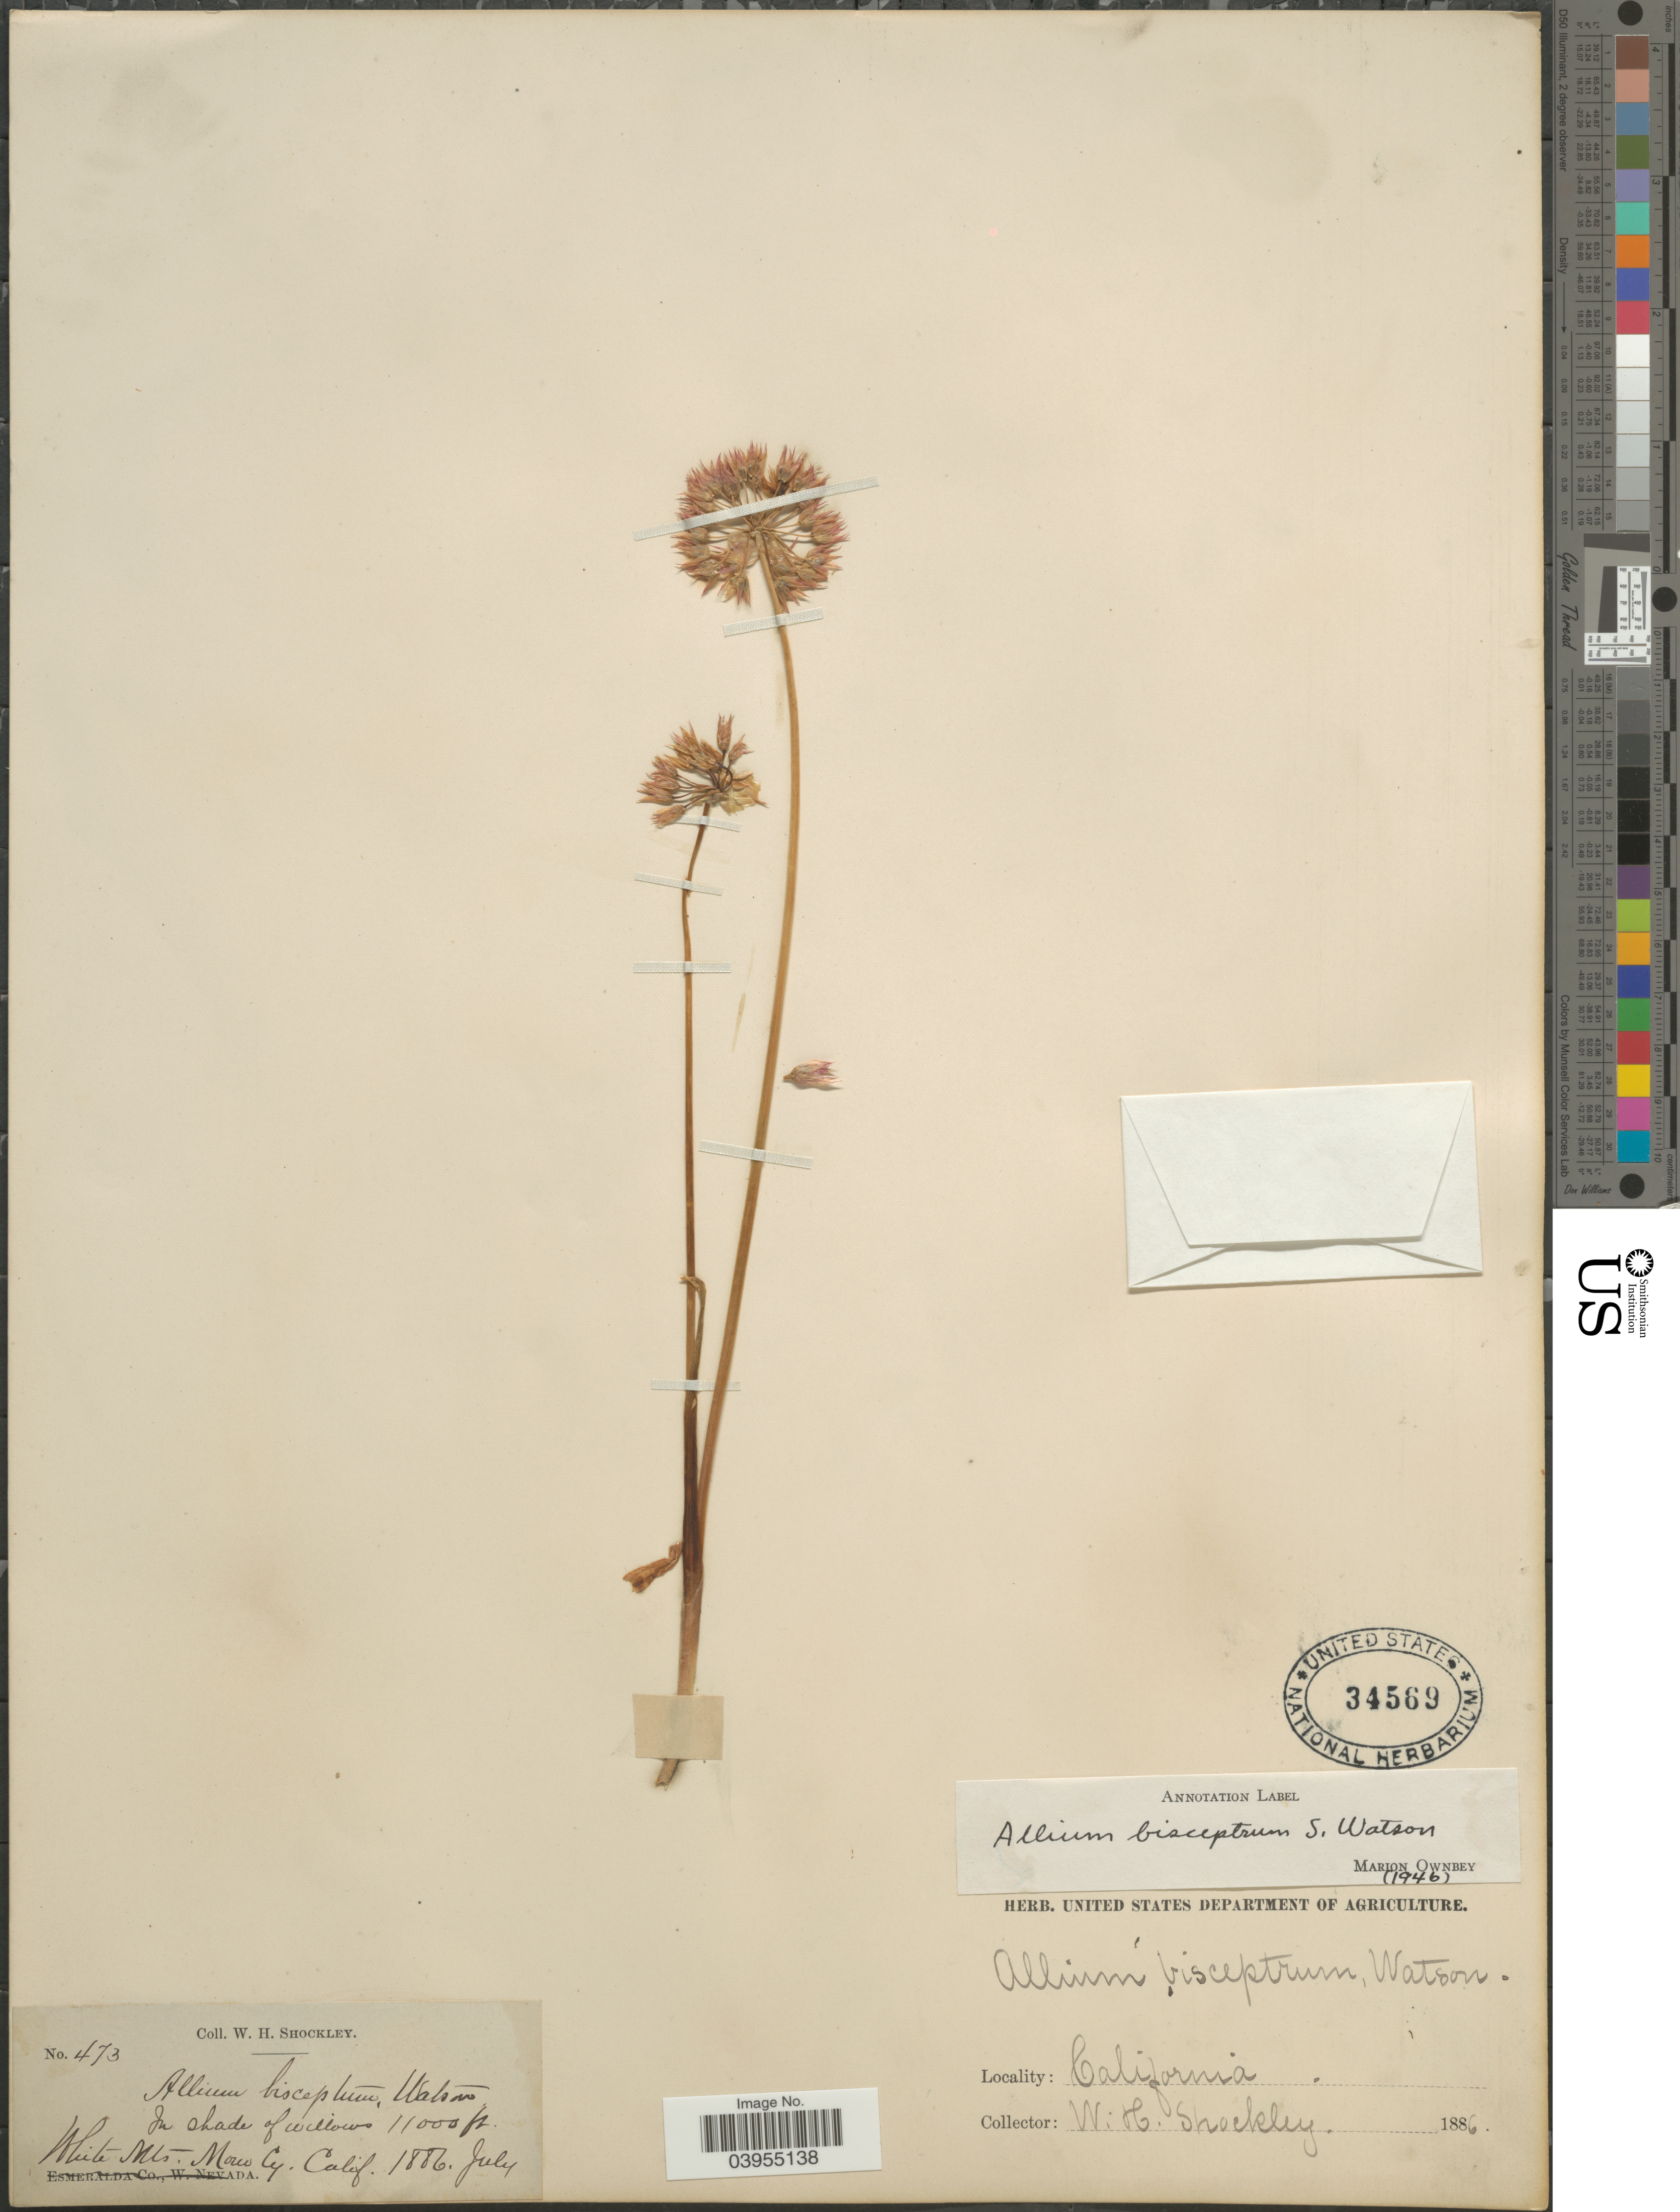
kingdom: Plantae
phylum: Tracheophyta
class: Liliopsida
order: Asparagales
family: Amaryllidaceae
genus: Allium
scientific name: Allium bisceptrum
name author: S. Watson in C. King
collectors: W. Shockley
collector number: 473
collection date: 1886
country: United States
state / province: California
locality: In shade of willows. White Mts. Mono Cy.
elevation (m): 3353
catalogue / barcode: US 34569